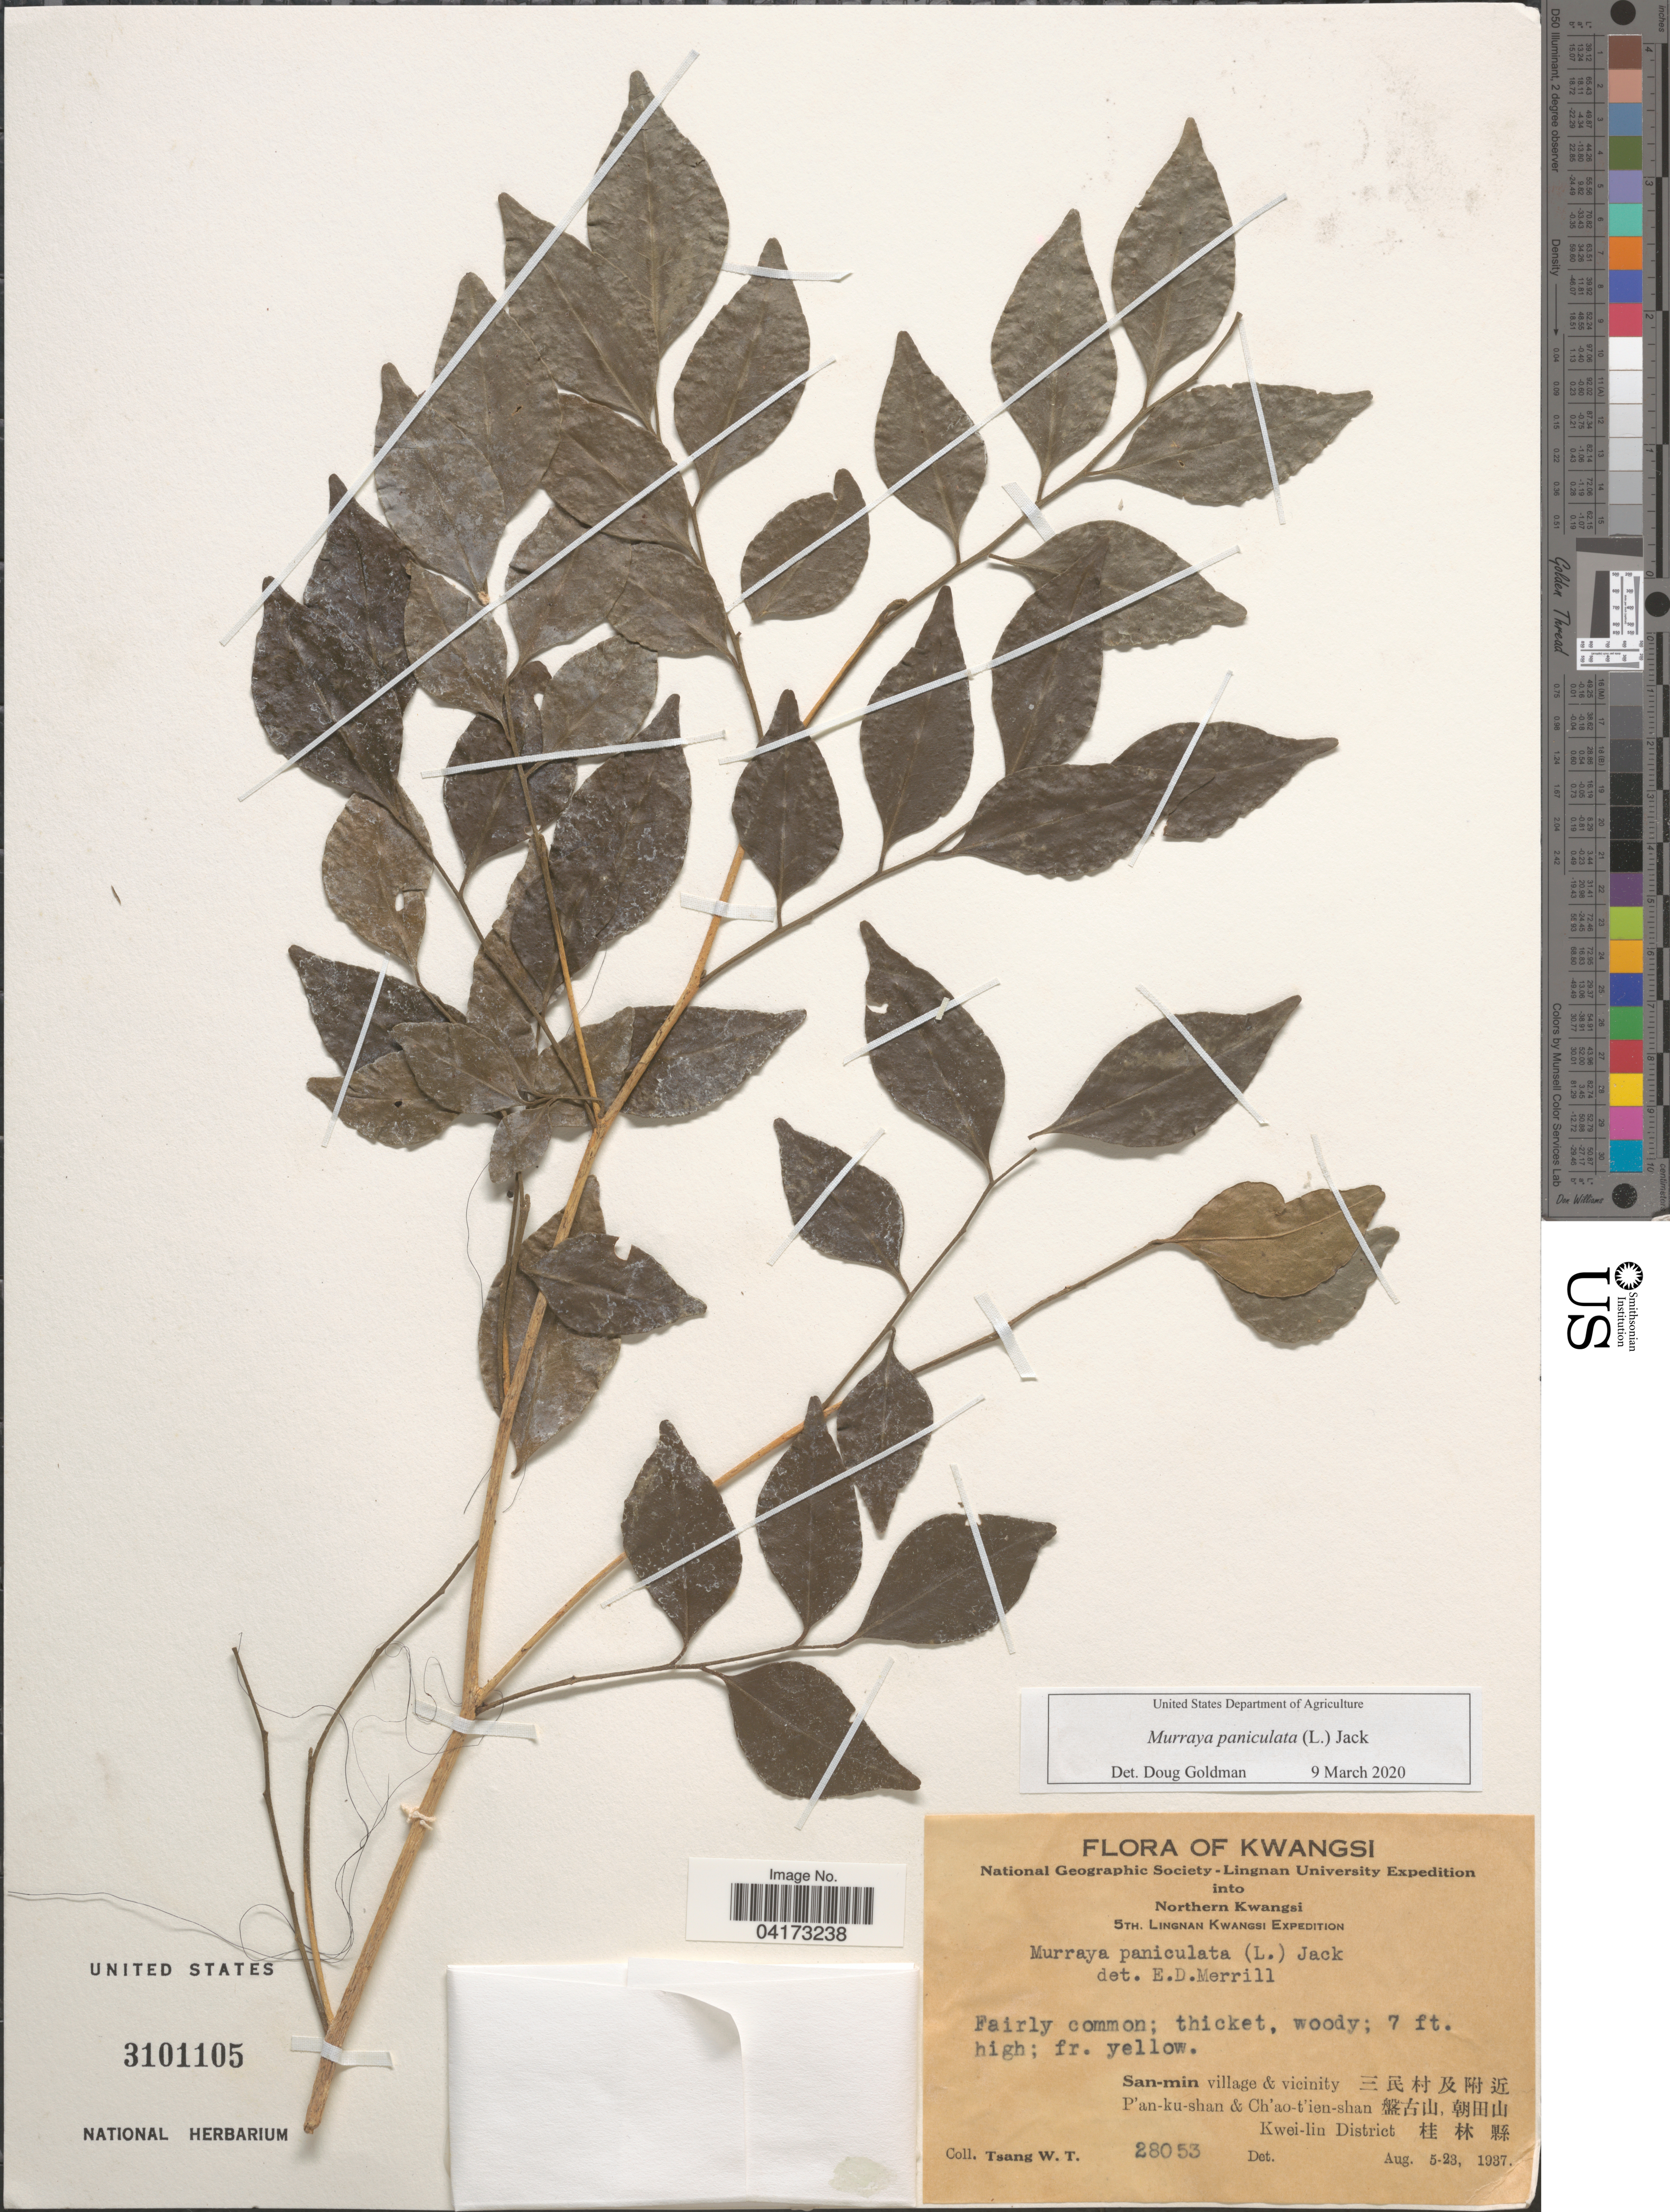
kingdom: Plantae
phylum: Tracheophyta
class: Magnoliopsida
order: Sapindales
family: Rutaceae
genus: Murraya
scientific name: Murraya paniculata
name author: (L.) Jack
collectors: W. T. Tsang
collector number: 28053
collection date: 1937-08-05/1937-08-23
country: China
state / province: Guangxi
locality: Kwangsi. National Geographic Society-Lingnan University E[Foreign script]pedition into Northern Kwangsi. 5th. Lingnan Kwangsi E[Foreign script]pedition. San-min village & vicinity [Foreign script] P'an-ku-shan & Ch'ao-t'ien-shan [Foreign script] Kwi-lin District [Foreign script].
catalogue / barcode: US 3101105